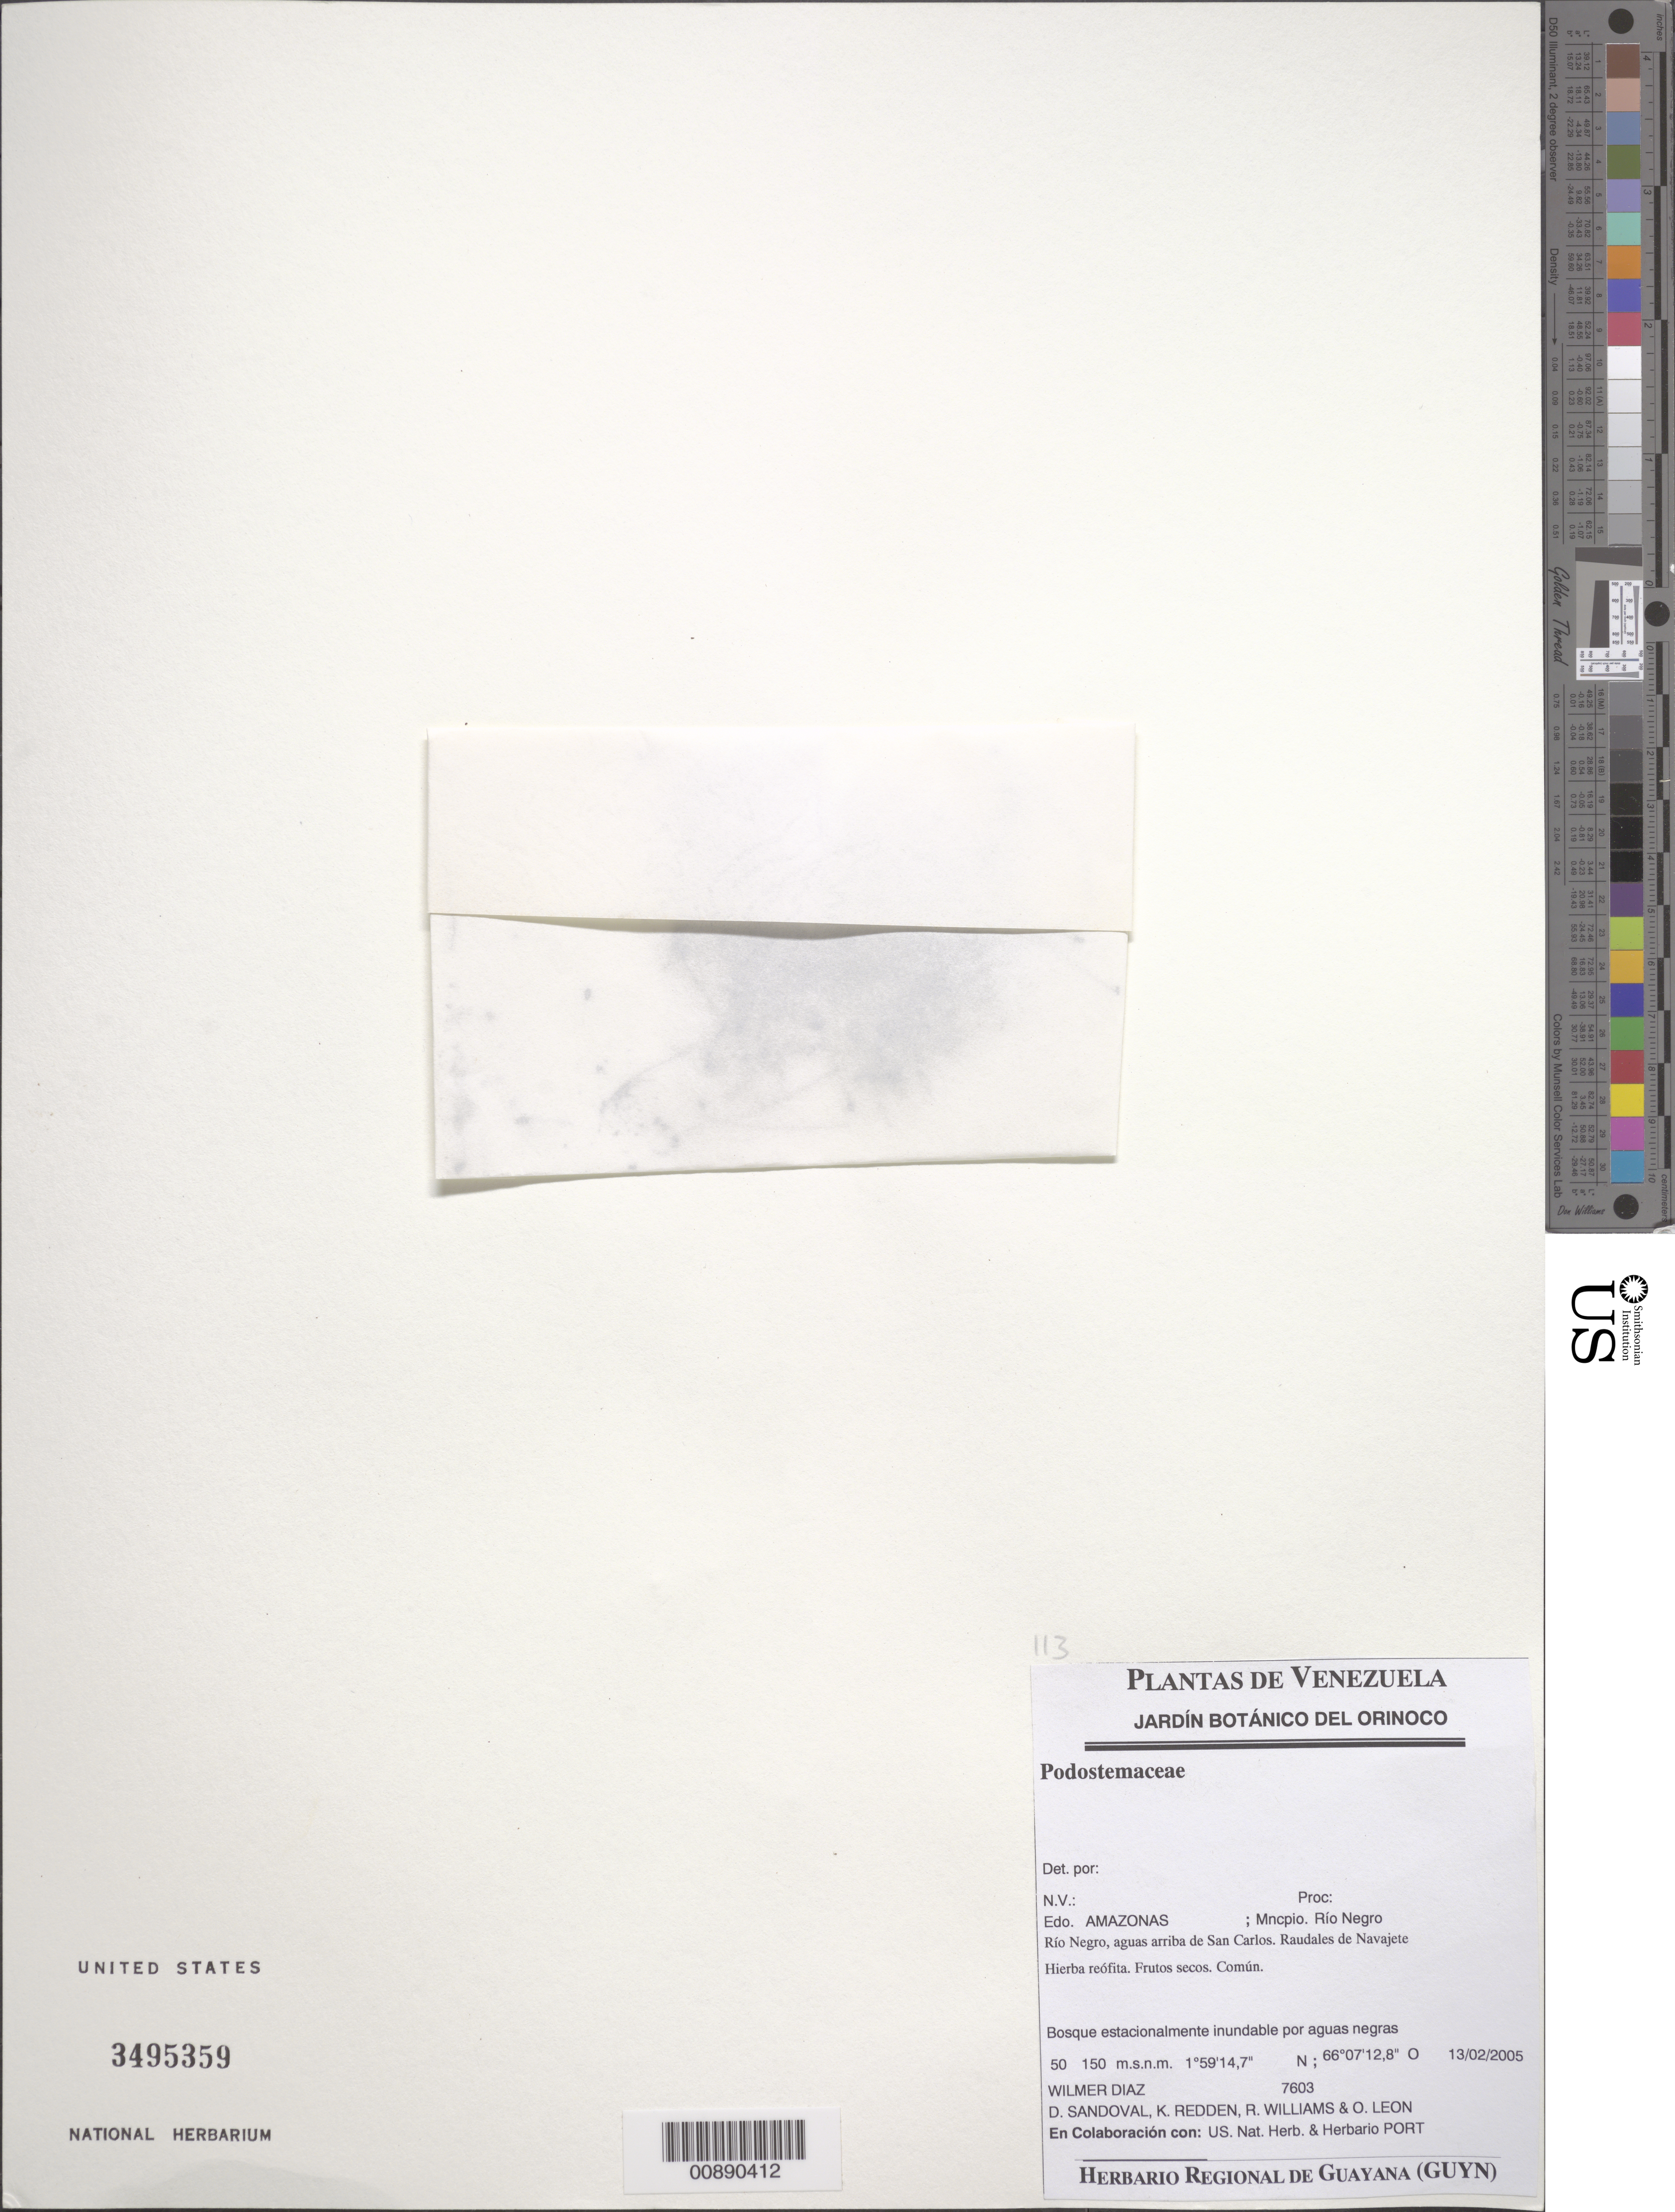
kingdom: Plantae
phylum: Tracheophyta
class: Magnoliopsida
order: Malpighiales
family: Podostemaceae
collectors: W. Díaz P., D. Sandoval, K. M. Redden, R. Williams & O. León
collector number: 7603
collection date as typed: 13-Feb-05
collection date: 2005-02-13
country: Venezuela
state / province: Amazonas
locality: Mun. Río Negro, Río Negro, San Carlos, raudales de Navajete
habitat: Bosque estacionalmente inundable por aguas negras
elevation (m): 50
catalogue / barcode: US 3495359